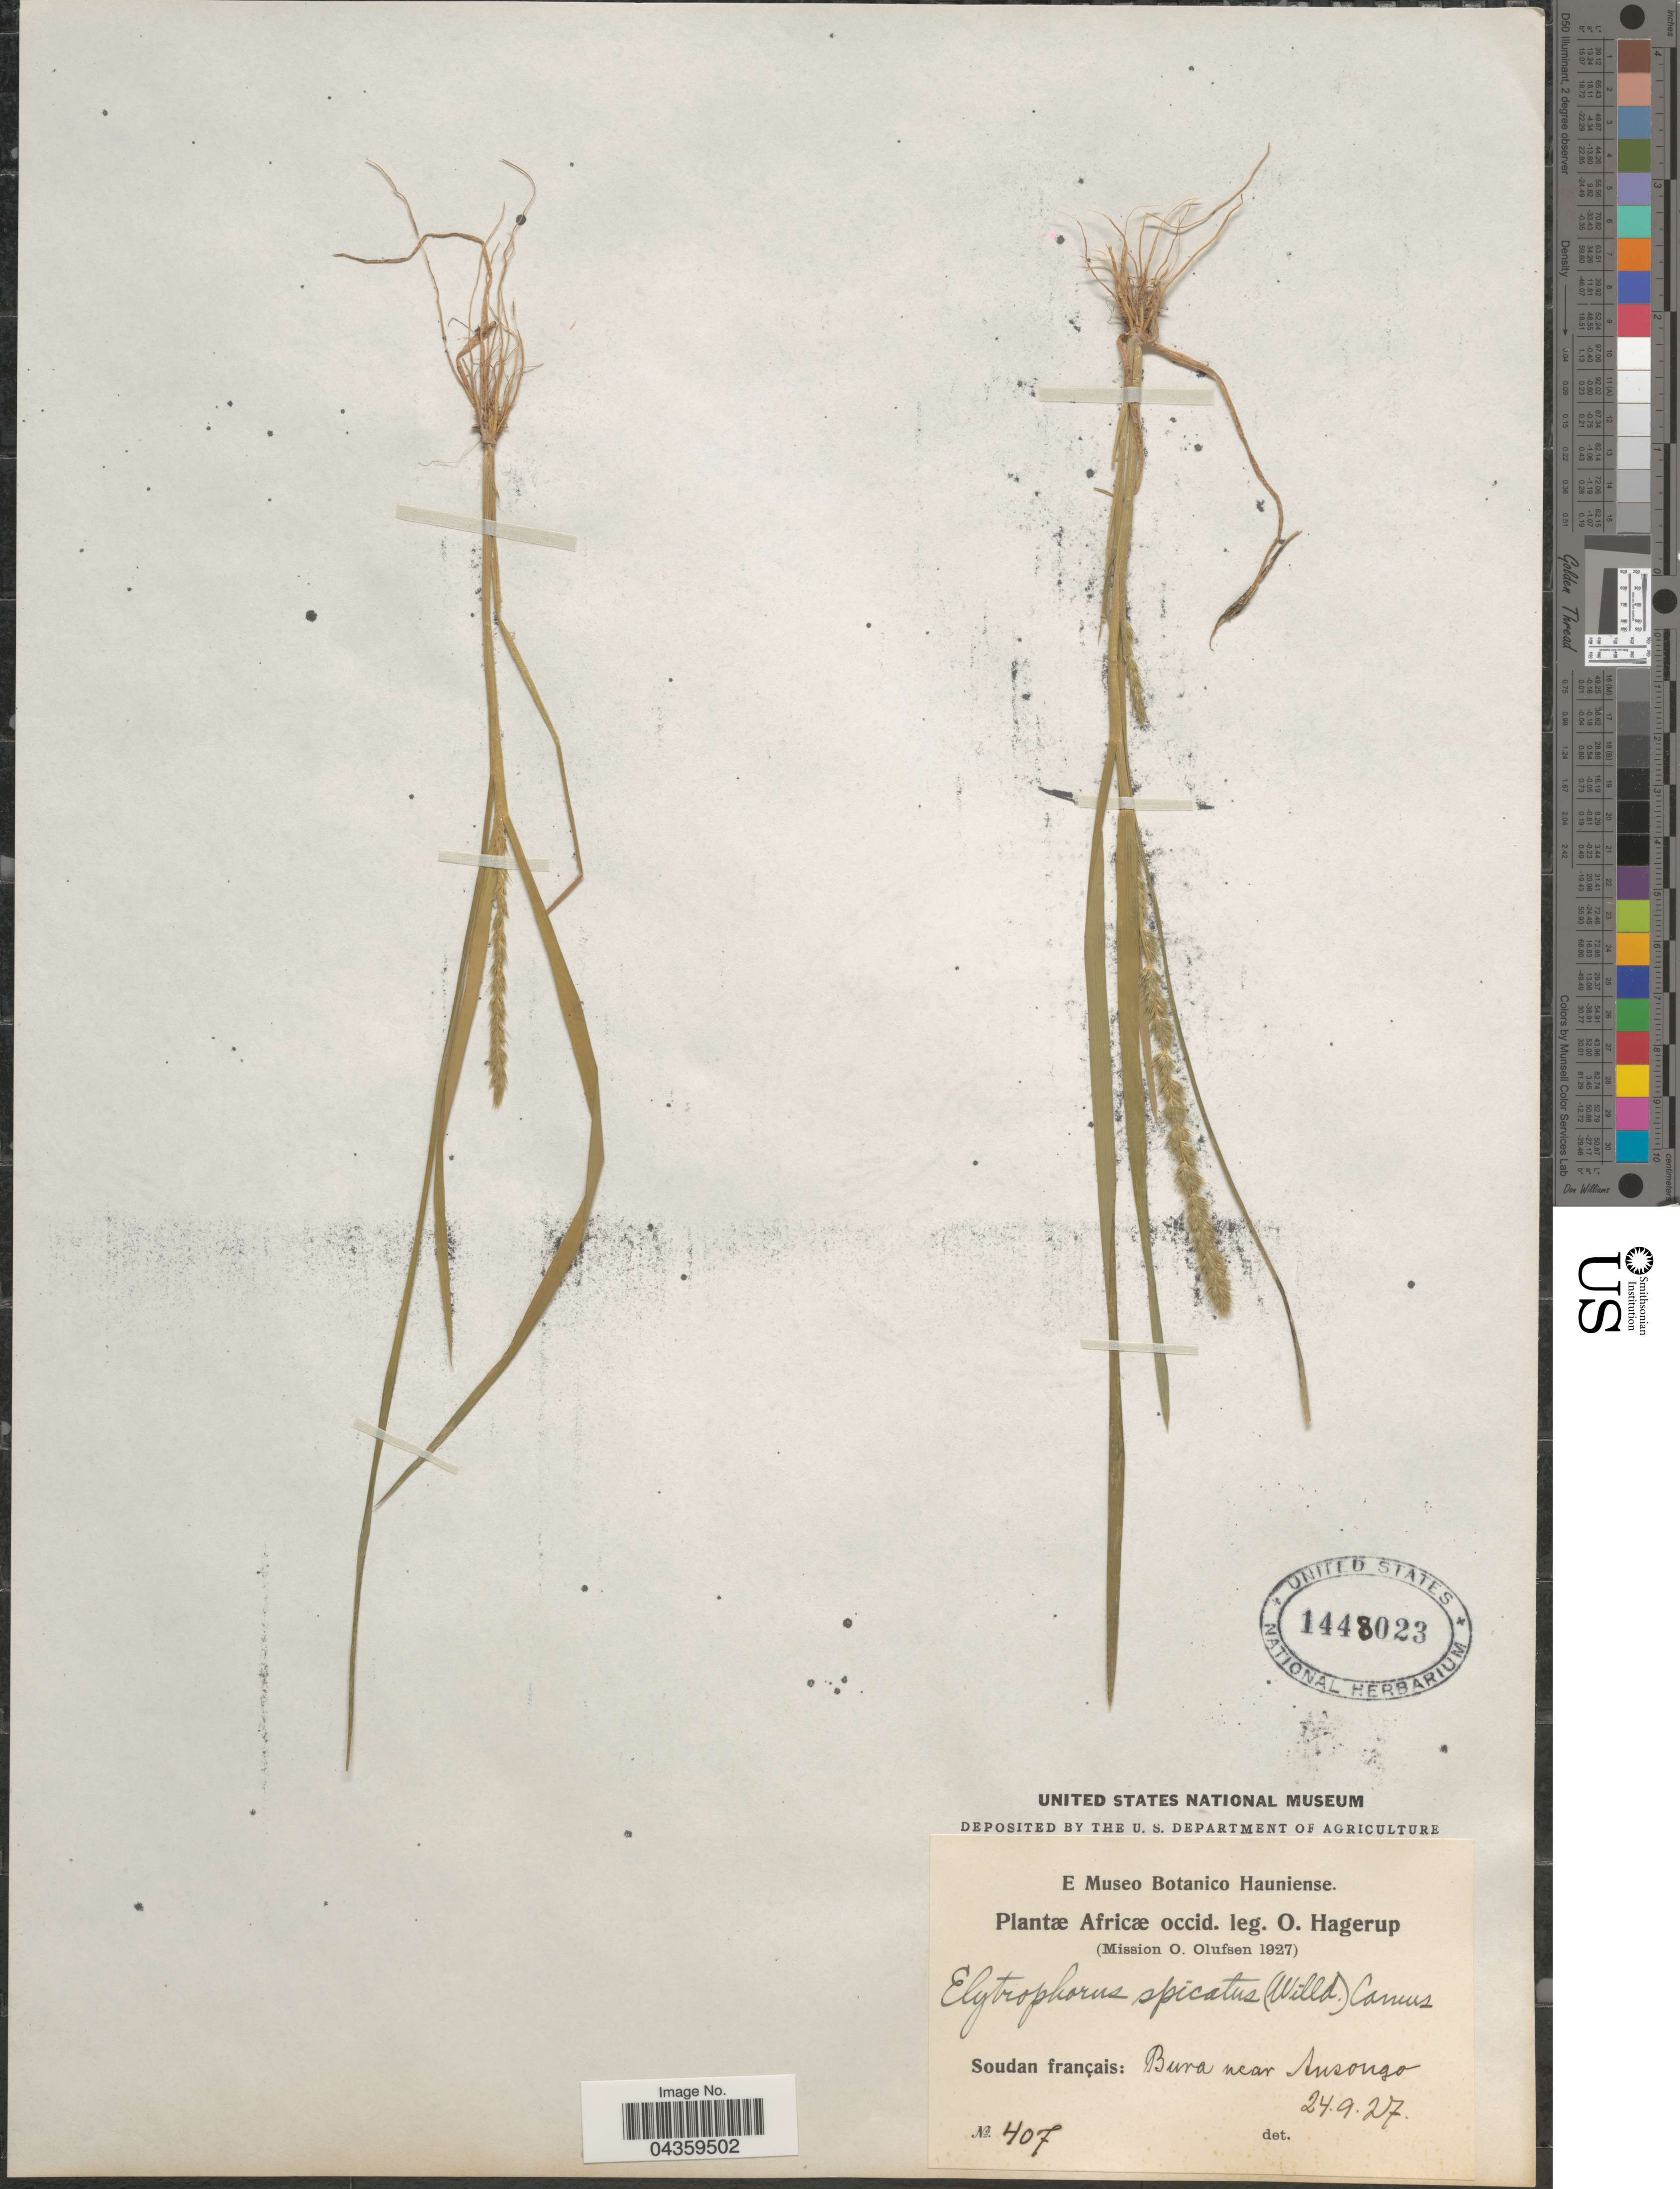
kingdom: Plantae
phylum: Tracheophyta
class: Liliopsida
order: Poales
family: Poaceae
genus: Elytrophorus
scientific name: Elytrophorus spicatus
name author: (Willd.) A. Camus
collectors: O. Hagerup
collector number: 407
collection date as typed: Transcribed d/m/y: 24/9/27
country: Mali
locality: Africæ occid. (Mission O. Olufsen 1927). Soudan français: Bura near Ansongo.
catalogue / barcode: US 1448023